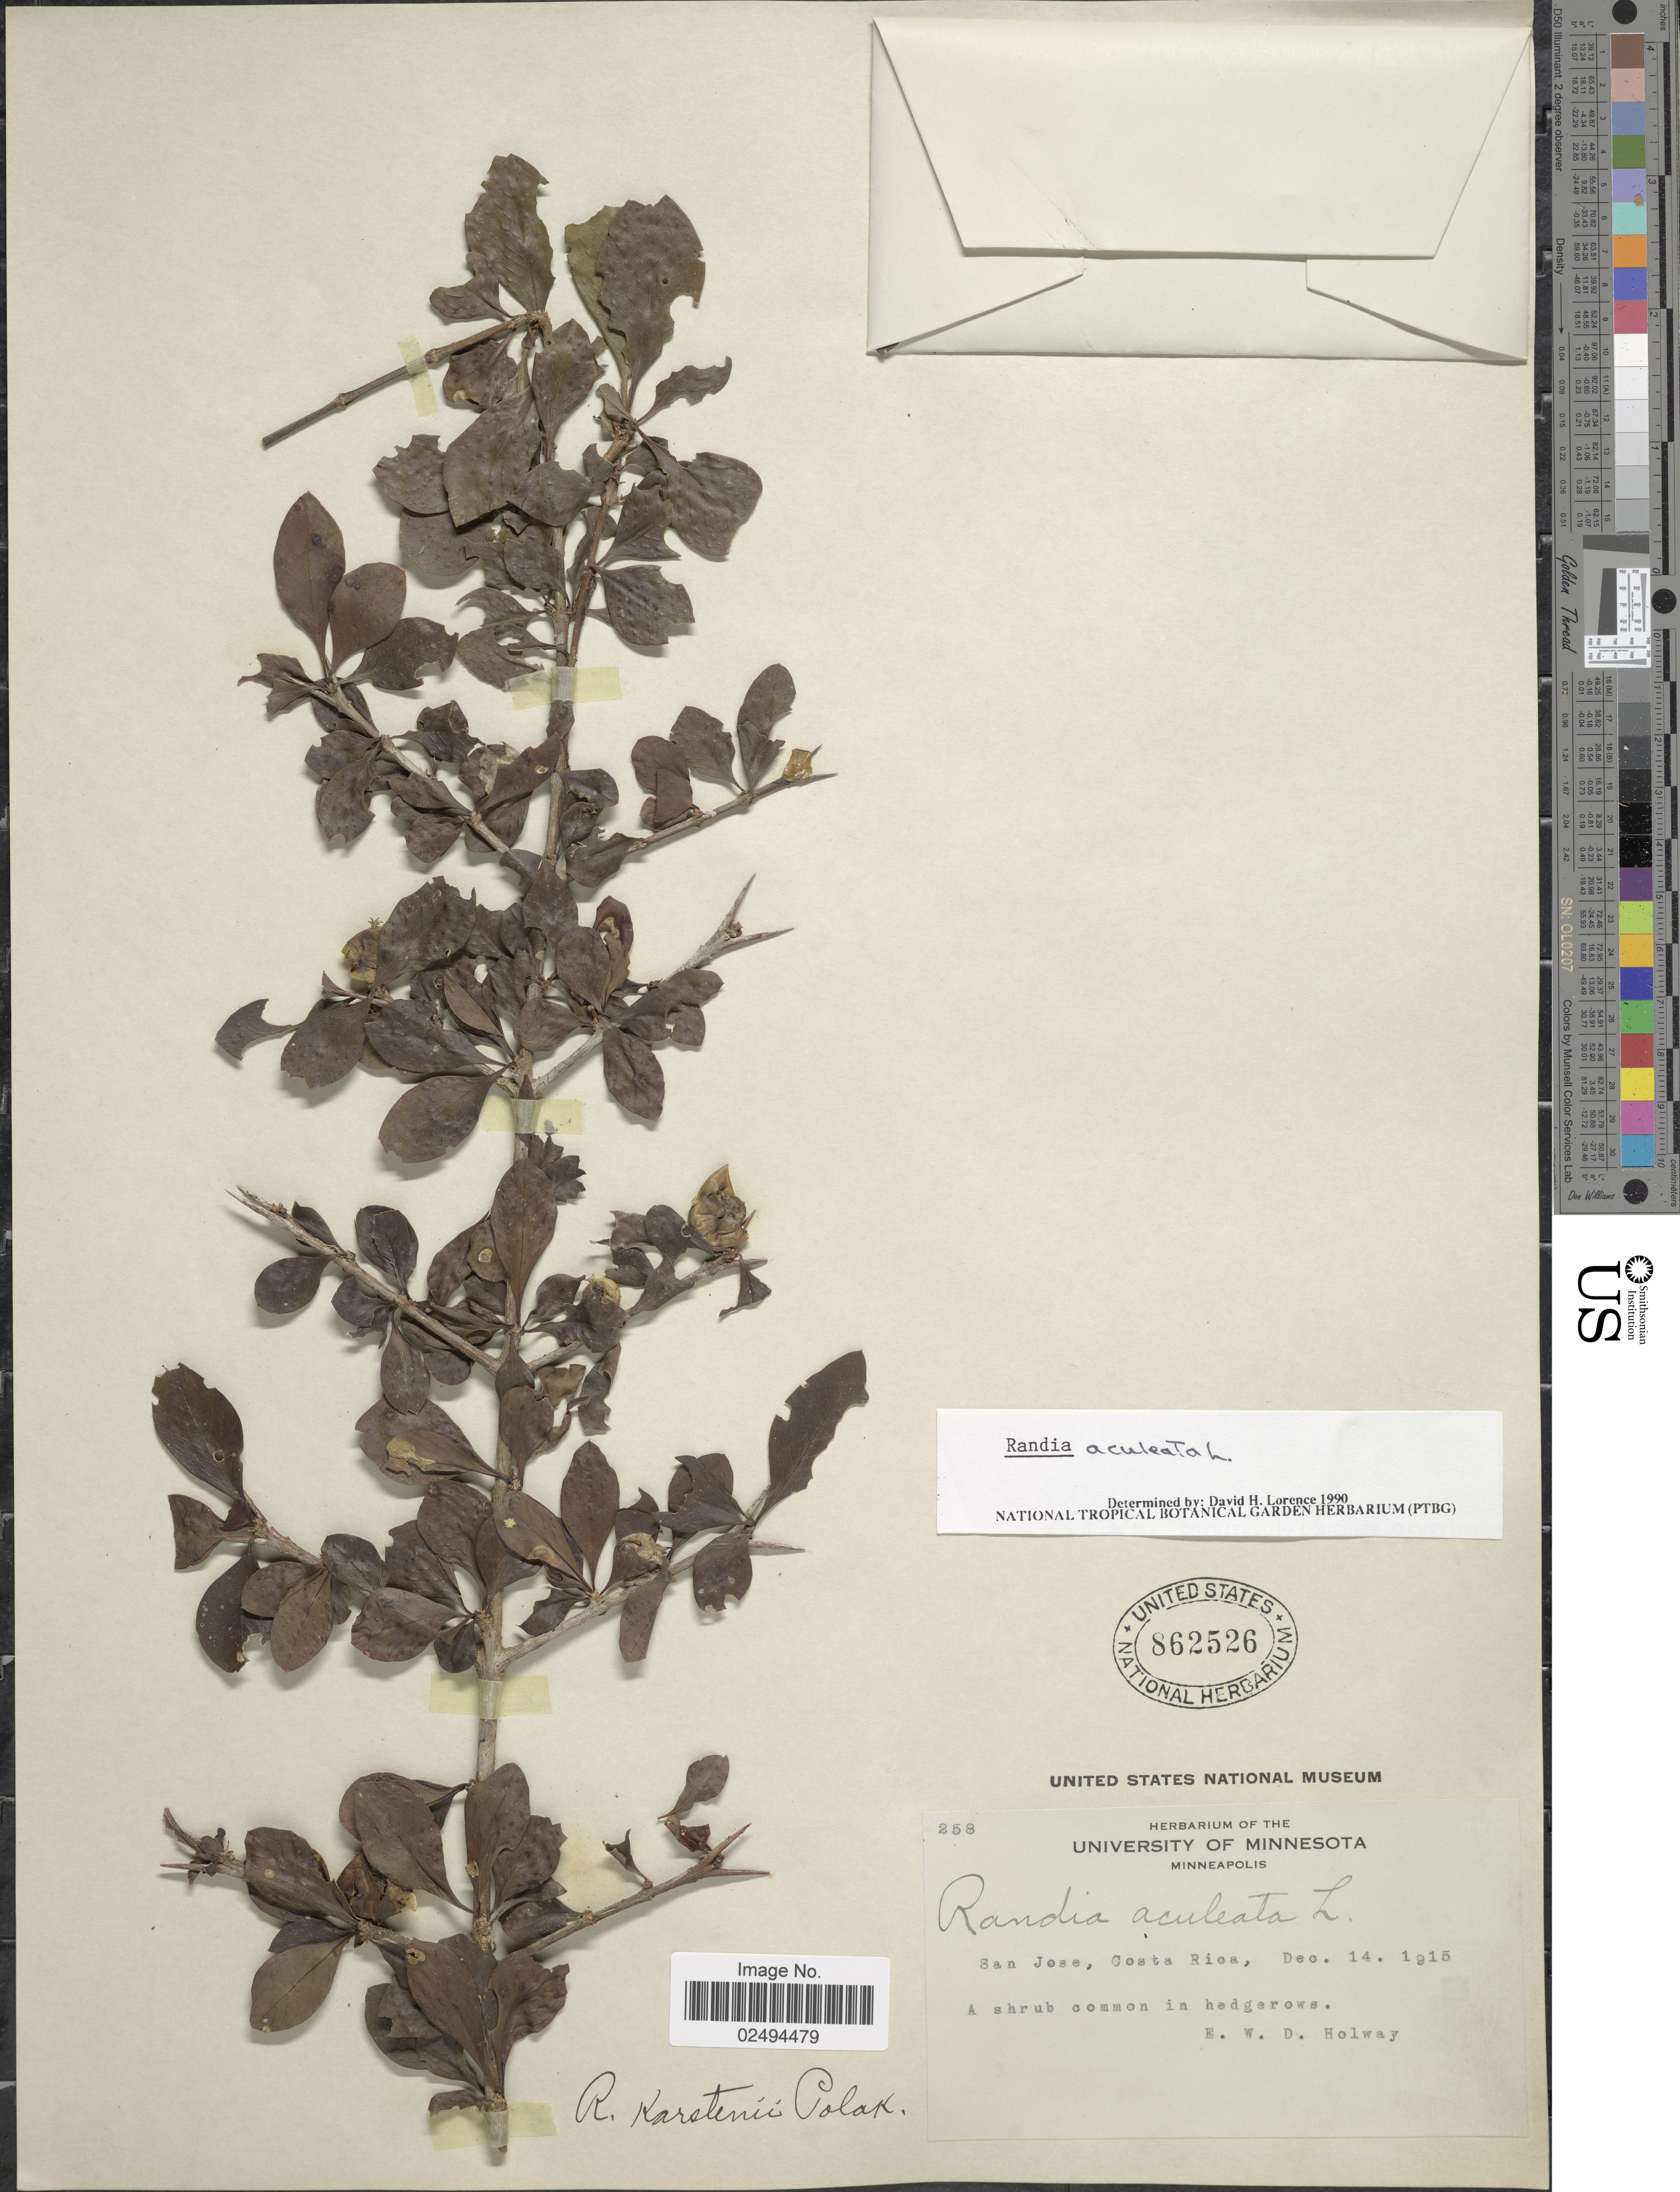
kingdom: Plantae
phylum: Tracheophyta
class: Magnoliopsida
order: Gentianales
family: Rubiaceae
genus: Randia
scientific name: Randia aculeata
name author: L.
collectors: E. W. D. Holway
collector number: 258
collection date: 1915-12-14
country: Costa Rica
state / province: San José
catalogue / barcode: US 862526